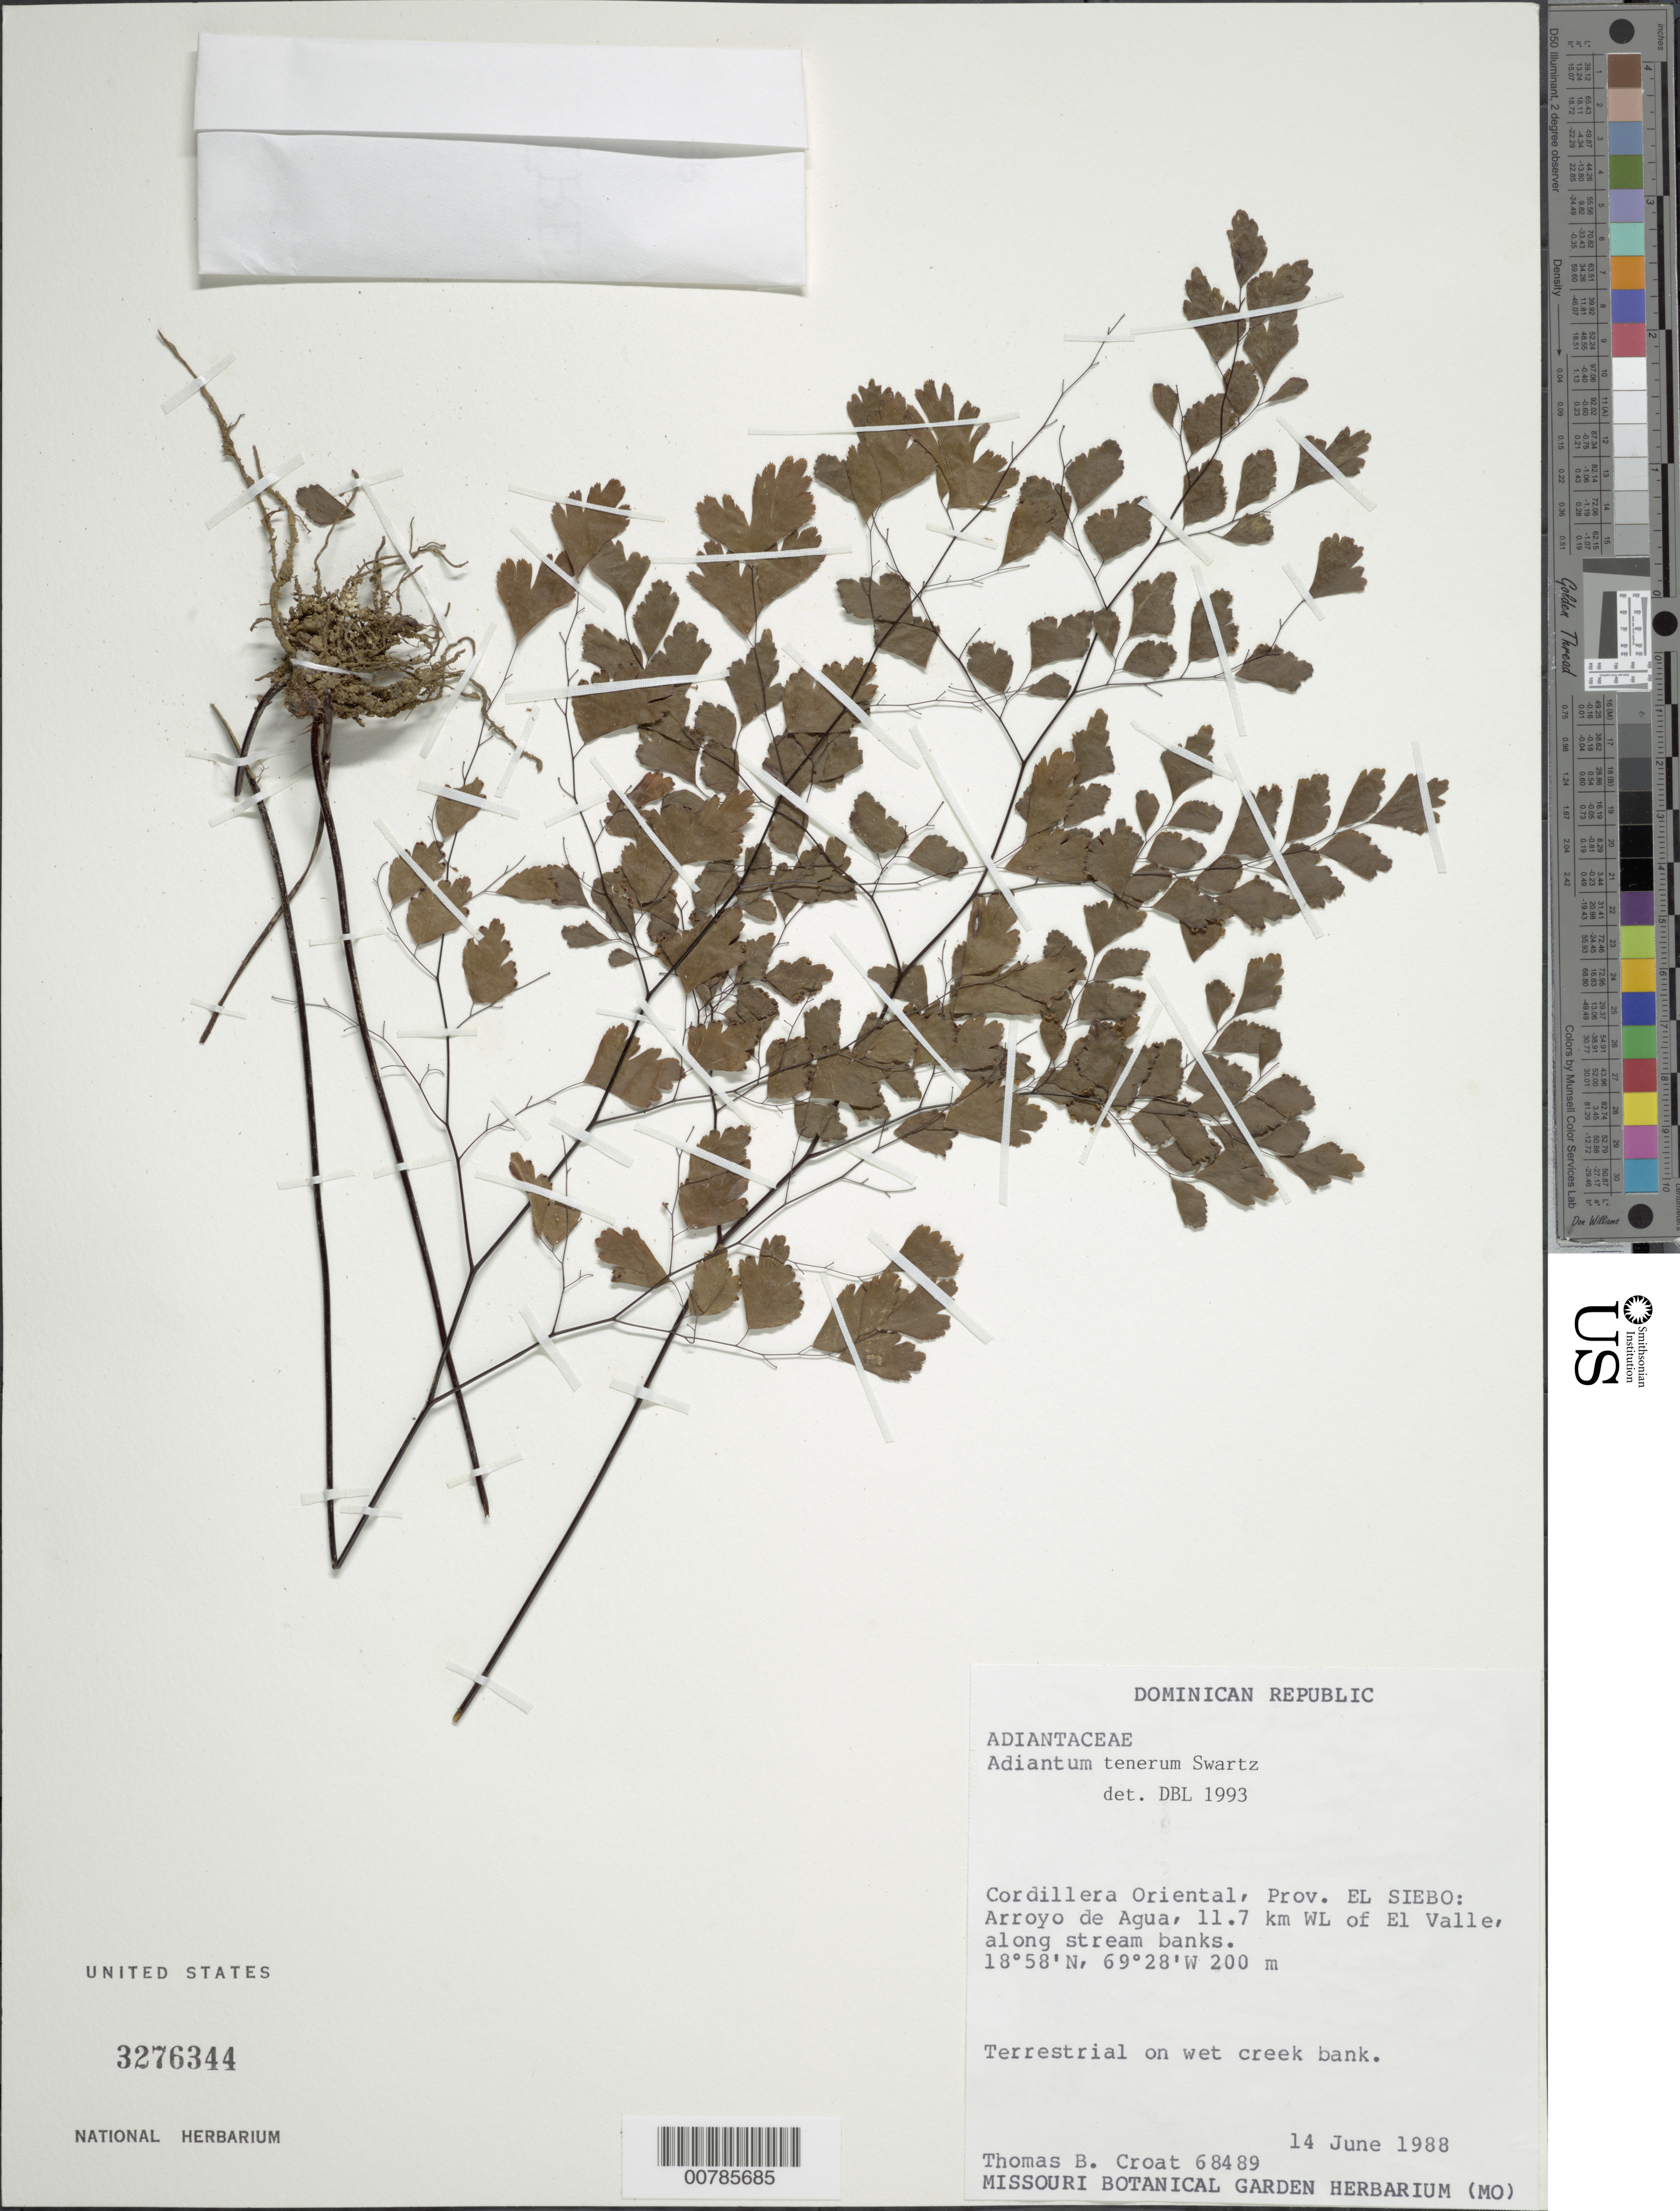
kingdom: Plantae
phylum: Tracheophyta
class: Polypodiopsida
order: Polypodiales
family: Pteridaceae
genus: Adiantum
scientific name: Adiantum tenerum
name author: Sw.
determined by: Lellinger, David B., (BOT), Smithsonian Institution - National Museum of Natural History (UNITED STATES)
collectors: T. B. Croat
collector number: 68489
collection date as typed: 14 Jun 1988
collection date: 1988-06-14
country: Dominican Republic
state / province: El Seibo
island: Hispaniola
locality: Cordillera Oriental, Arroyo de Agua, 11.7 km WL of El Valle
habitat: On wet creek bank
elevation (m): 200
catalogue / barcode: US 3276344